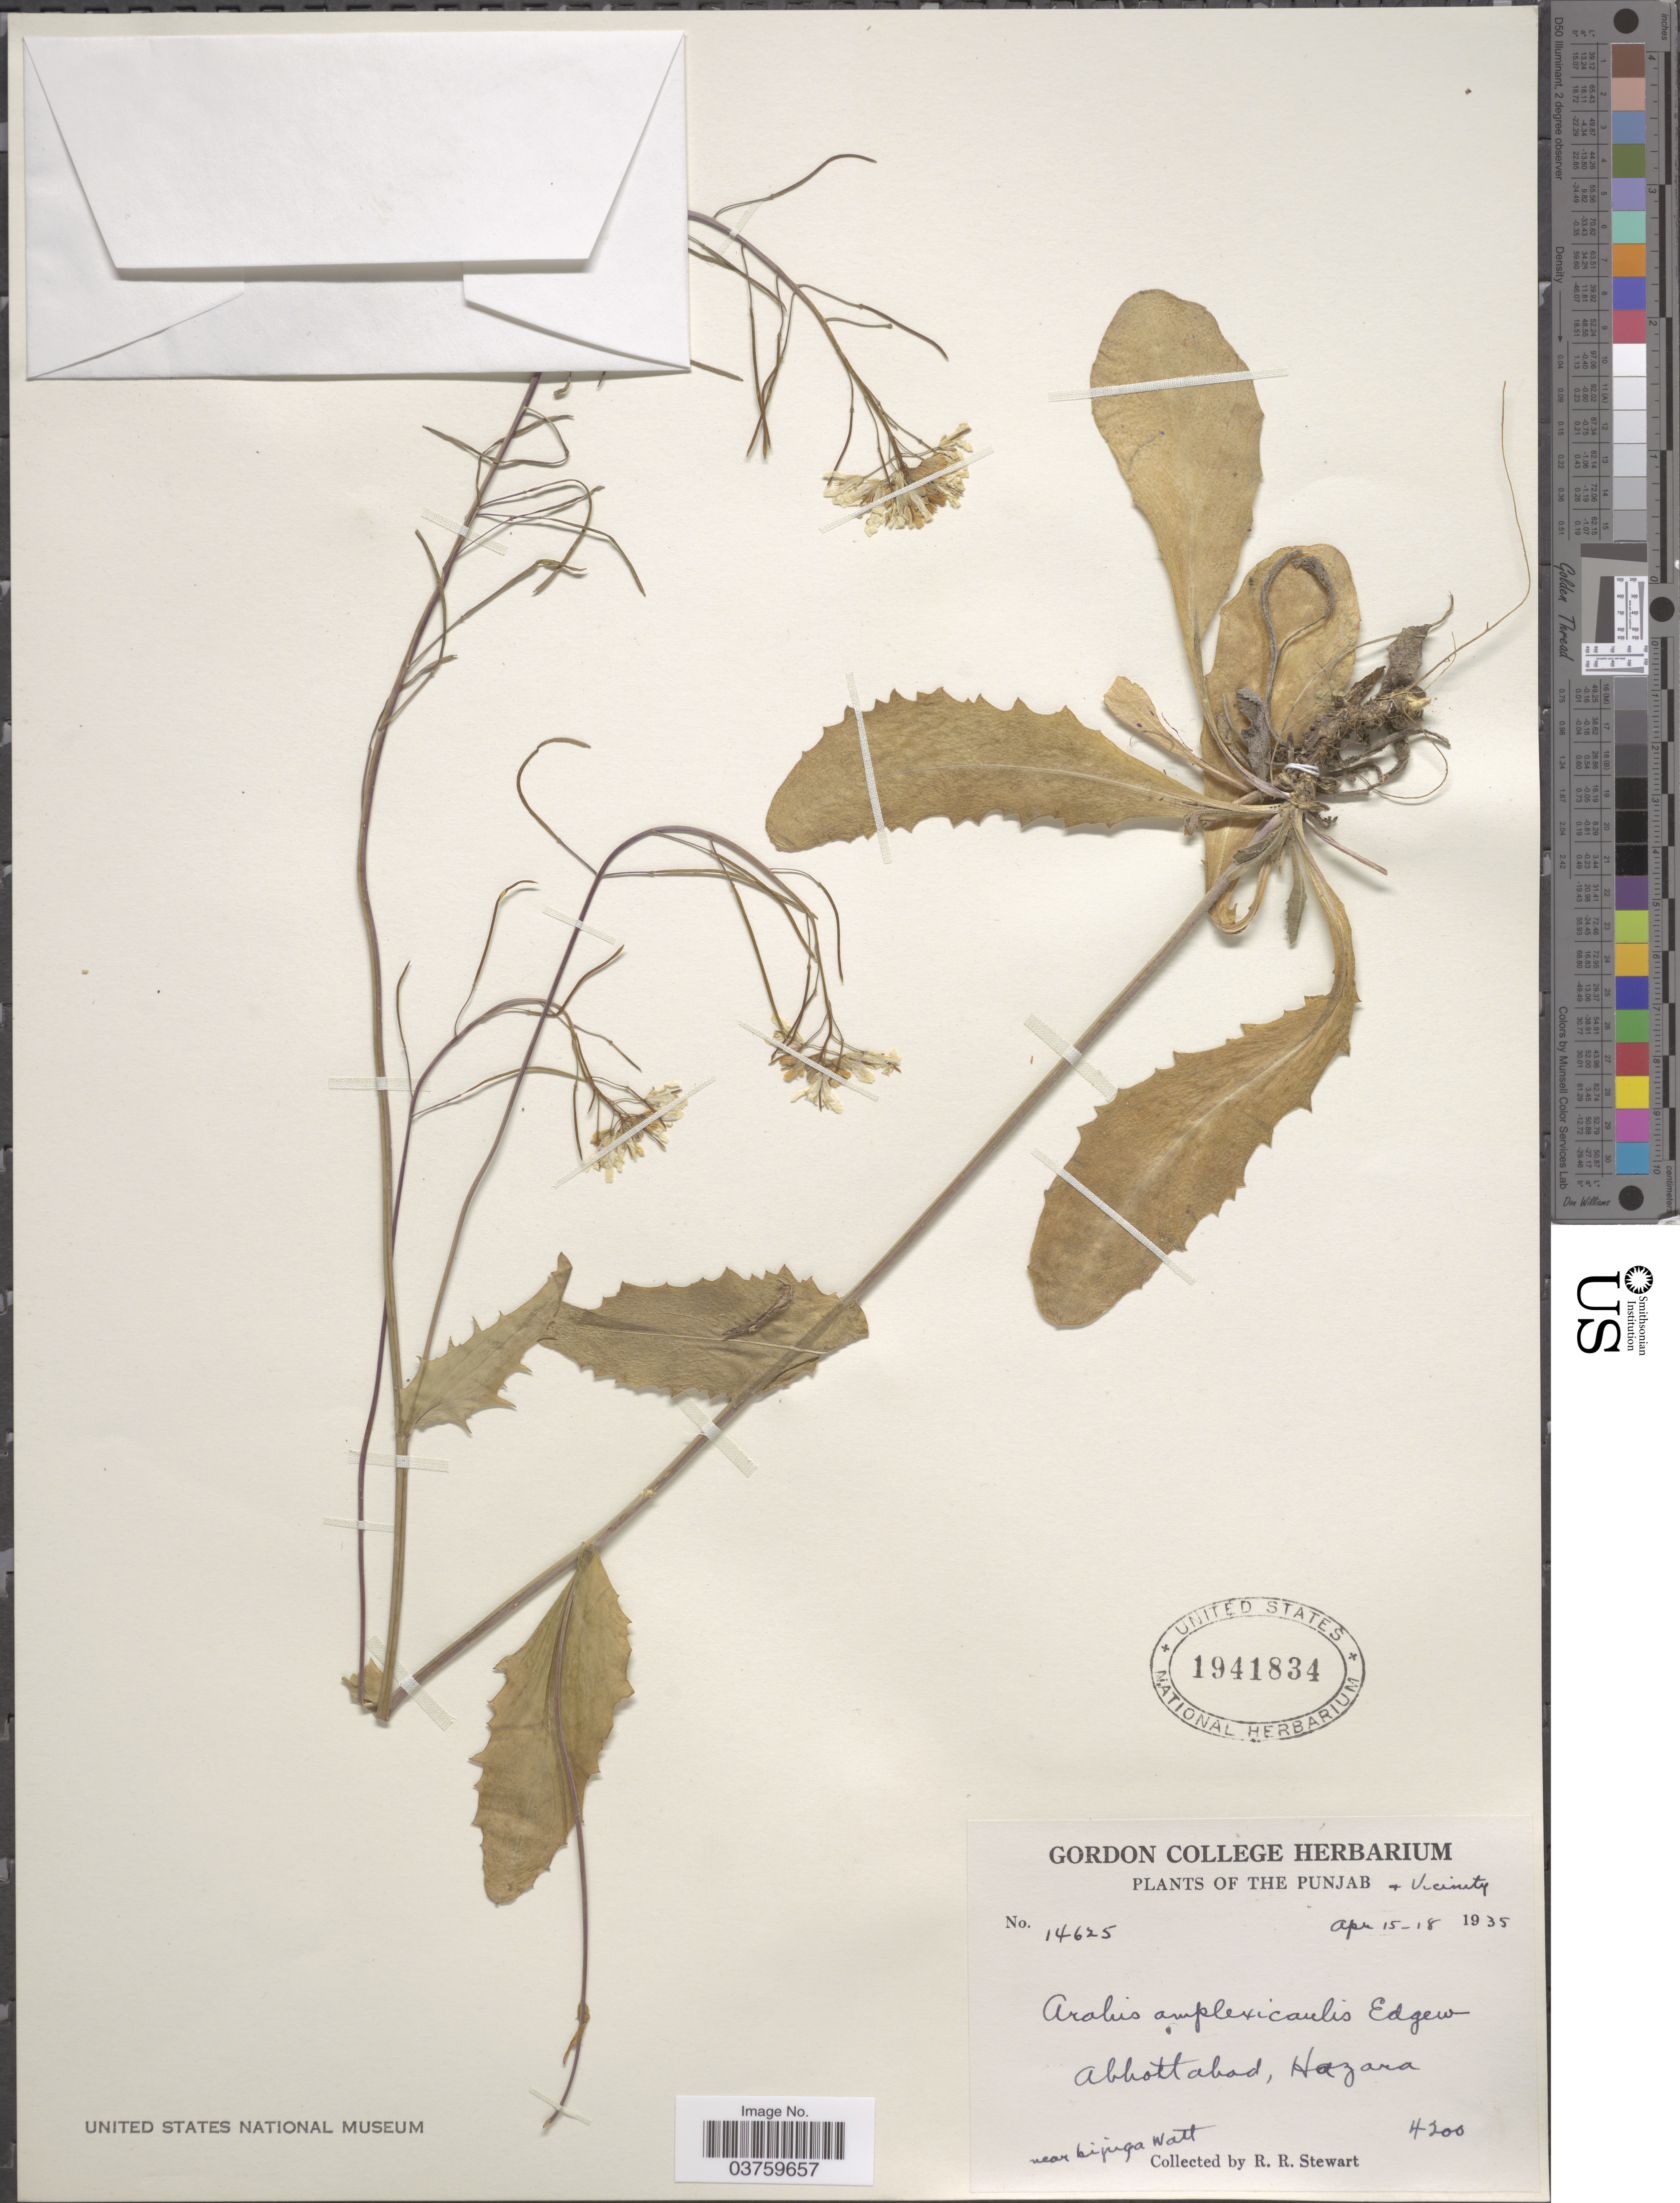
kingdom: Plantae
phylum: Tracheophyta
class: Magnoliopsida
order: Brassicales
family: Brassicaceae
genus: Arabis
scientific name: Arabis amplexicaulis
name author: Edgew.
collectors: R. Stewart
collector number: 14625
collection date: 1935-04-15/1935-04-18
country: Pakistan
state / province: Khyber Pakhtunkhwa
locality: The Punjab and vicinity. Abbottabad, Hazara. Near Bijinga [interpreted] Watt.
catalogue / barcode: US 1941834